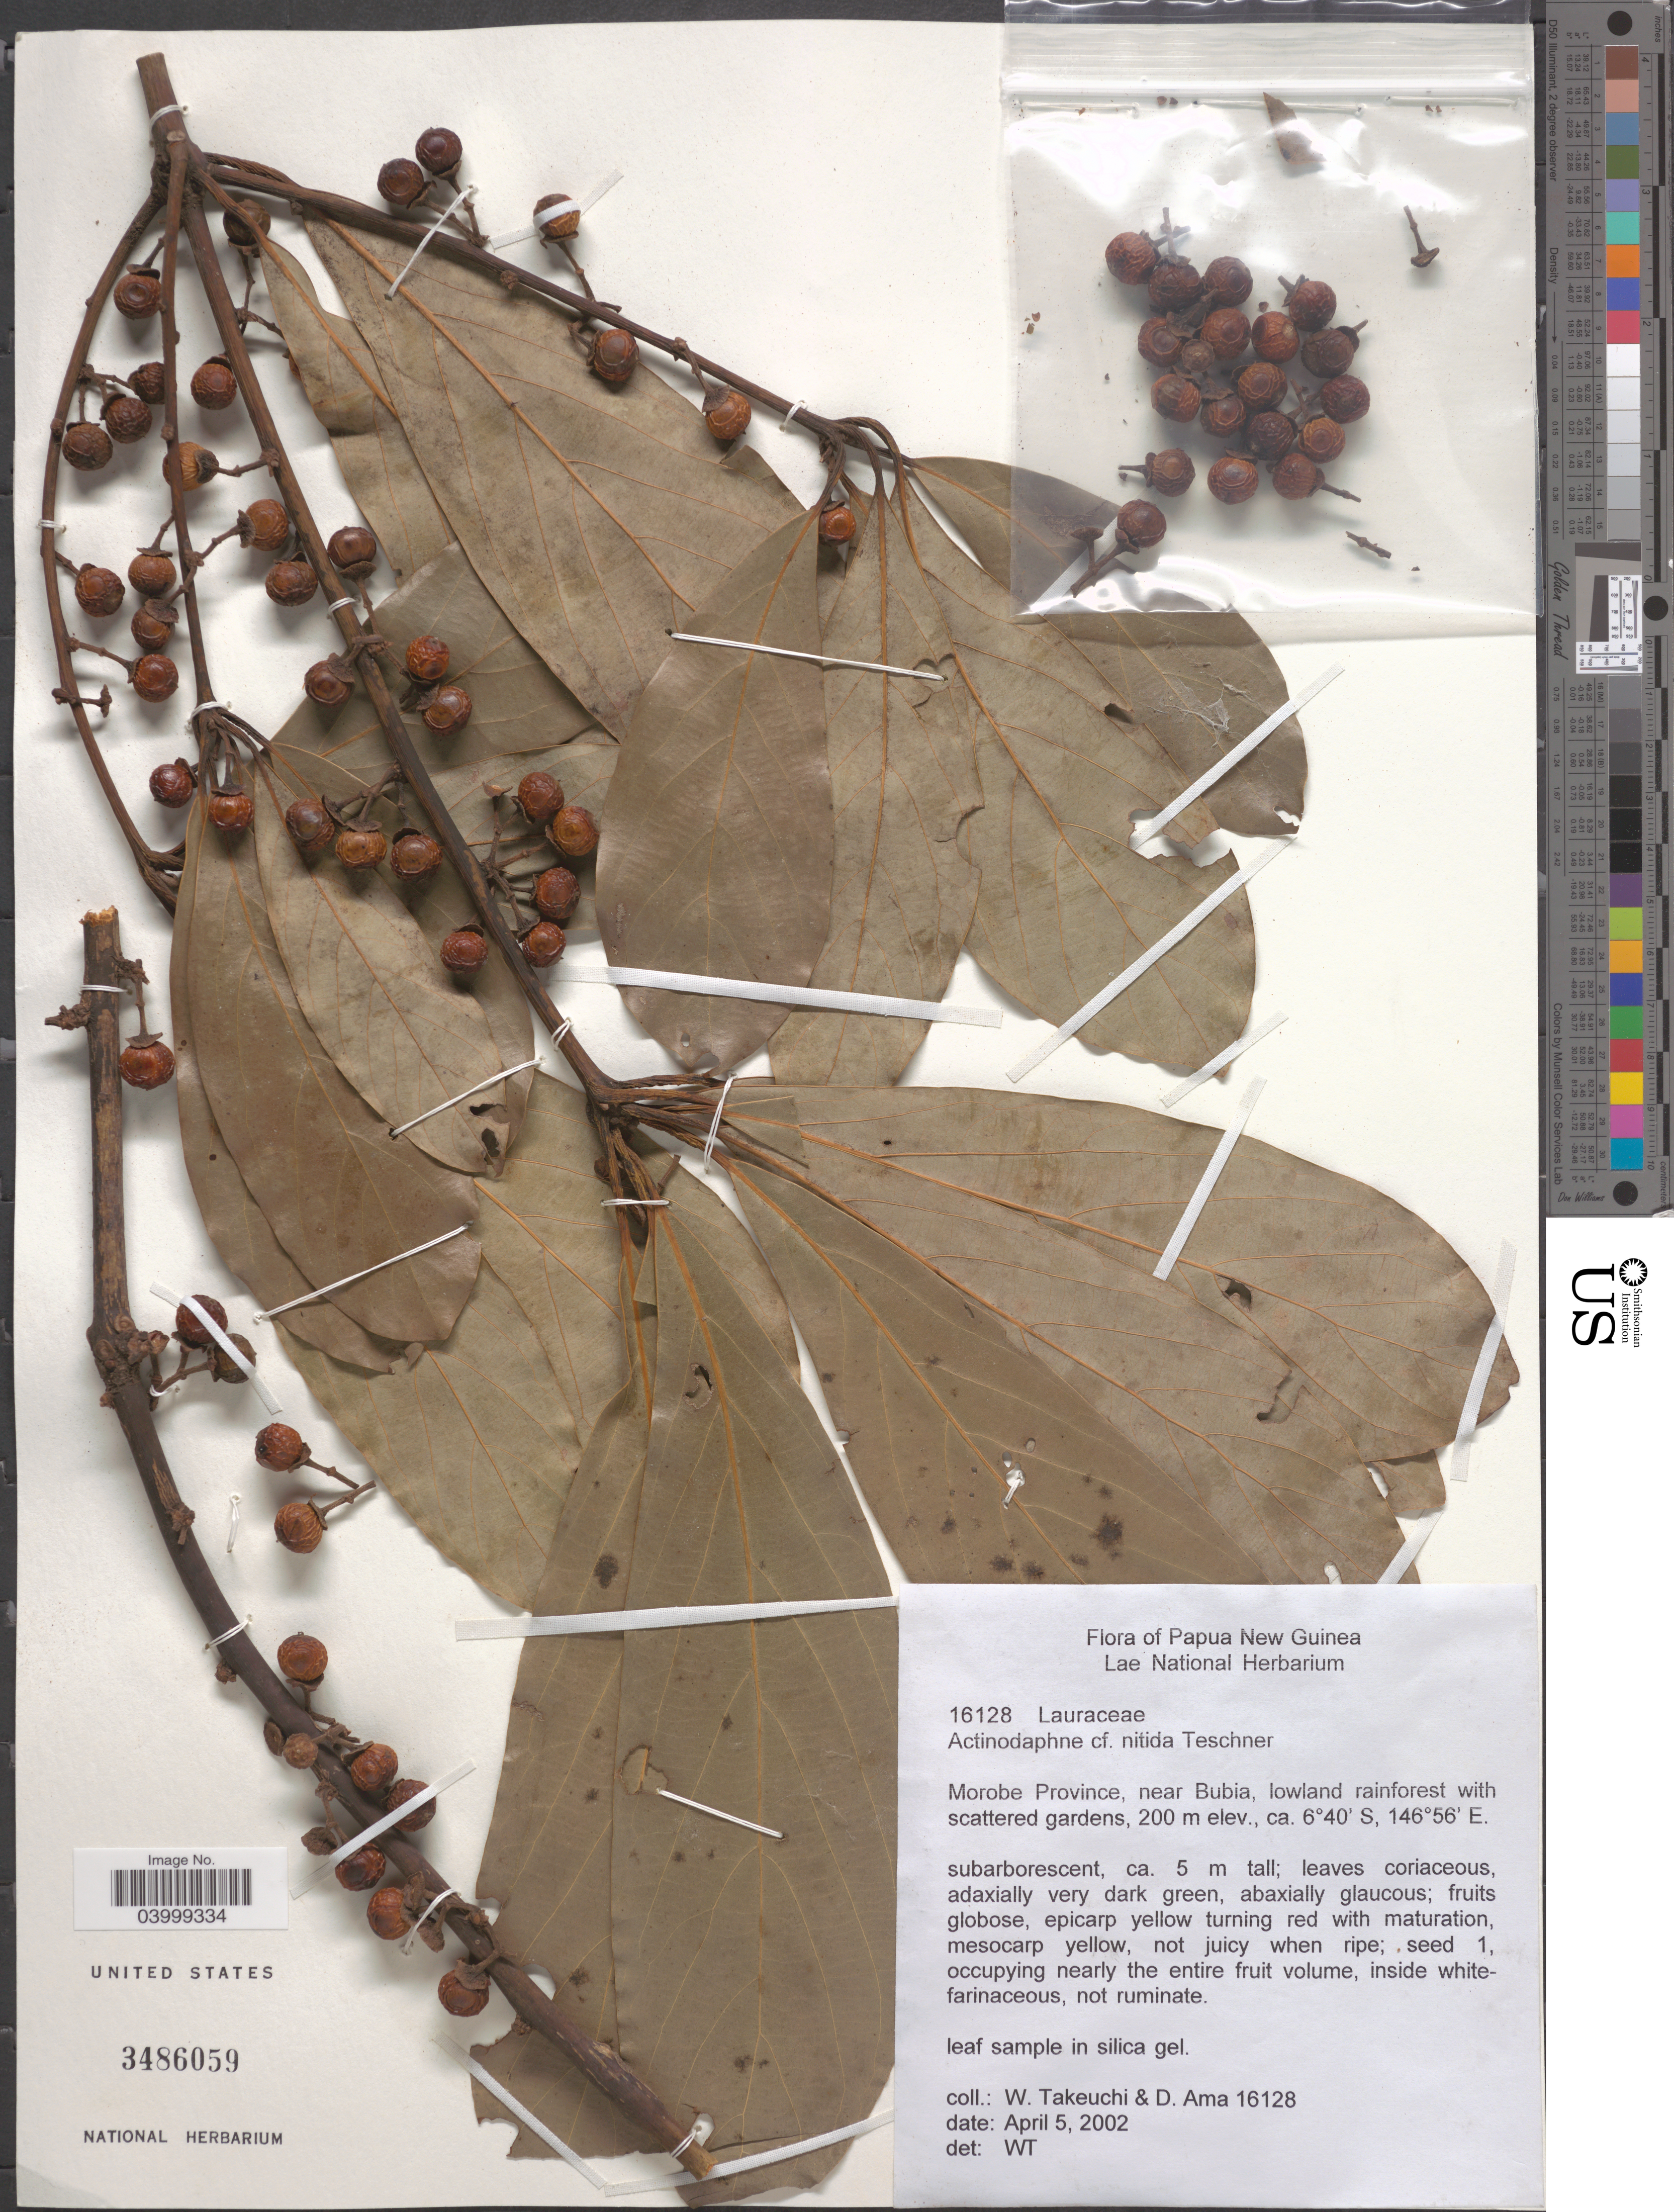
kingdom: Plantae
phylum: Tracheophyta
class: Magnoliopsida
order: Laurales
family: Lauraceae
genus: Actinodaphne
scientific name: Actinodaphne nitida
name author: Teschner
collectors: W. Takeuchi & D. Ama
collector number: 16128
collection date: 2002-04-05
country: Papua New Guinea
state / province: Morobe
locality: Near Bubia.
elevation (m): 200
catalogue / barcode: US 3486059